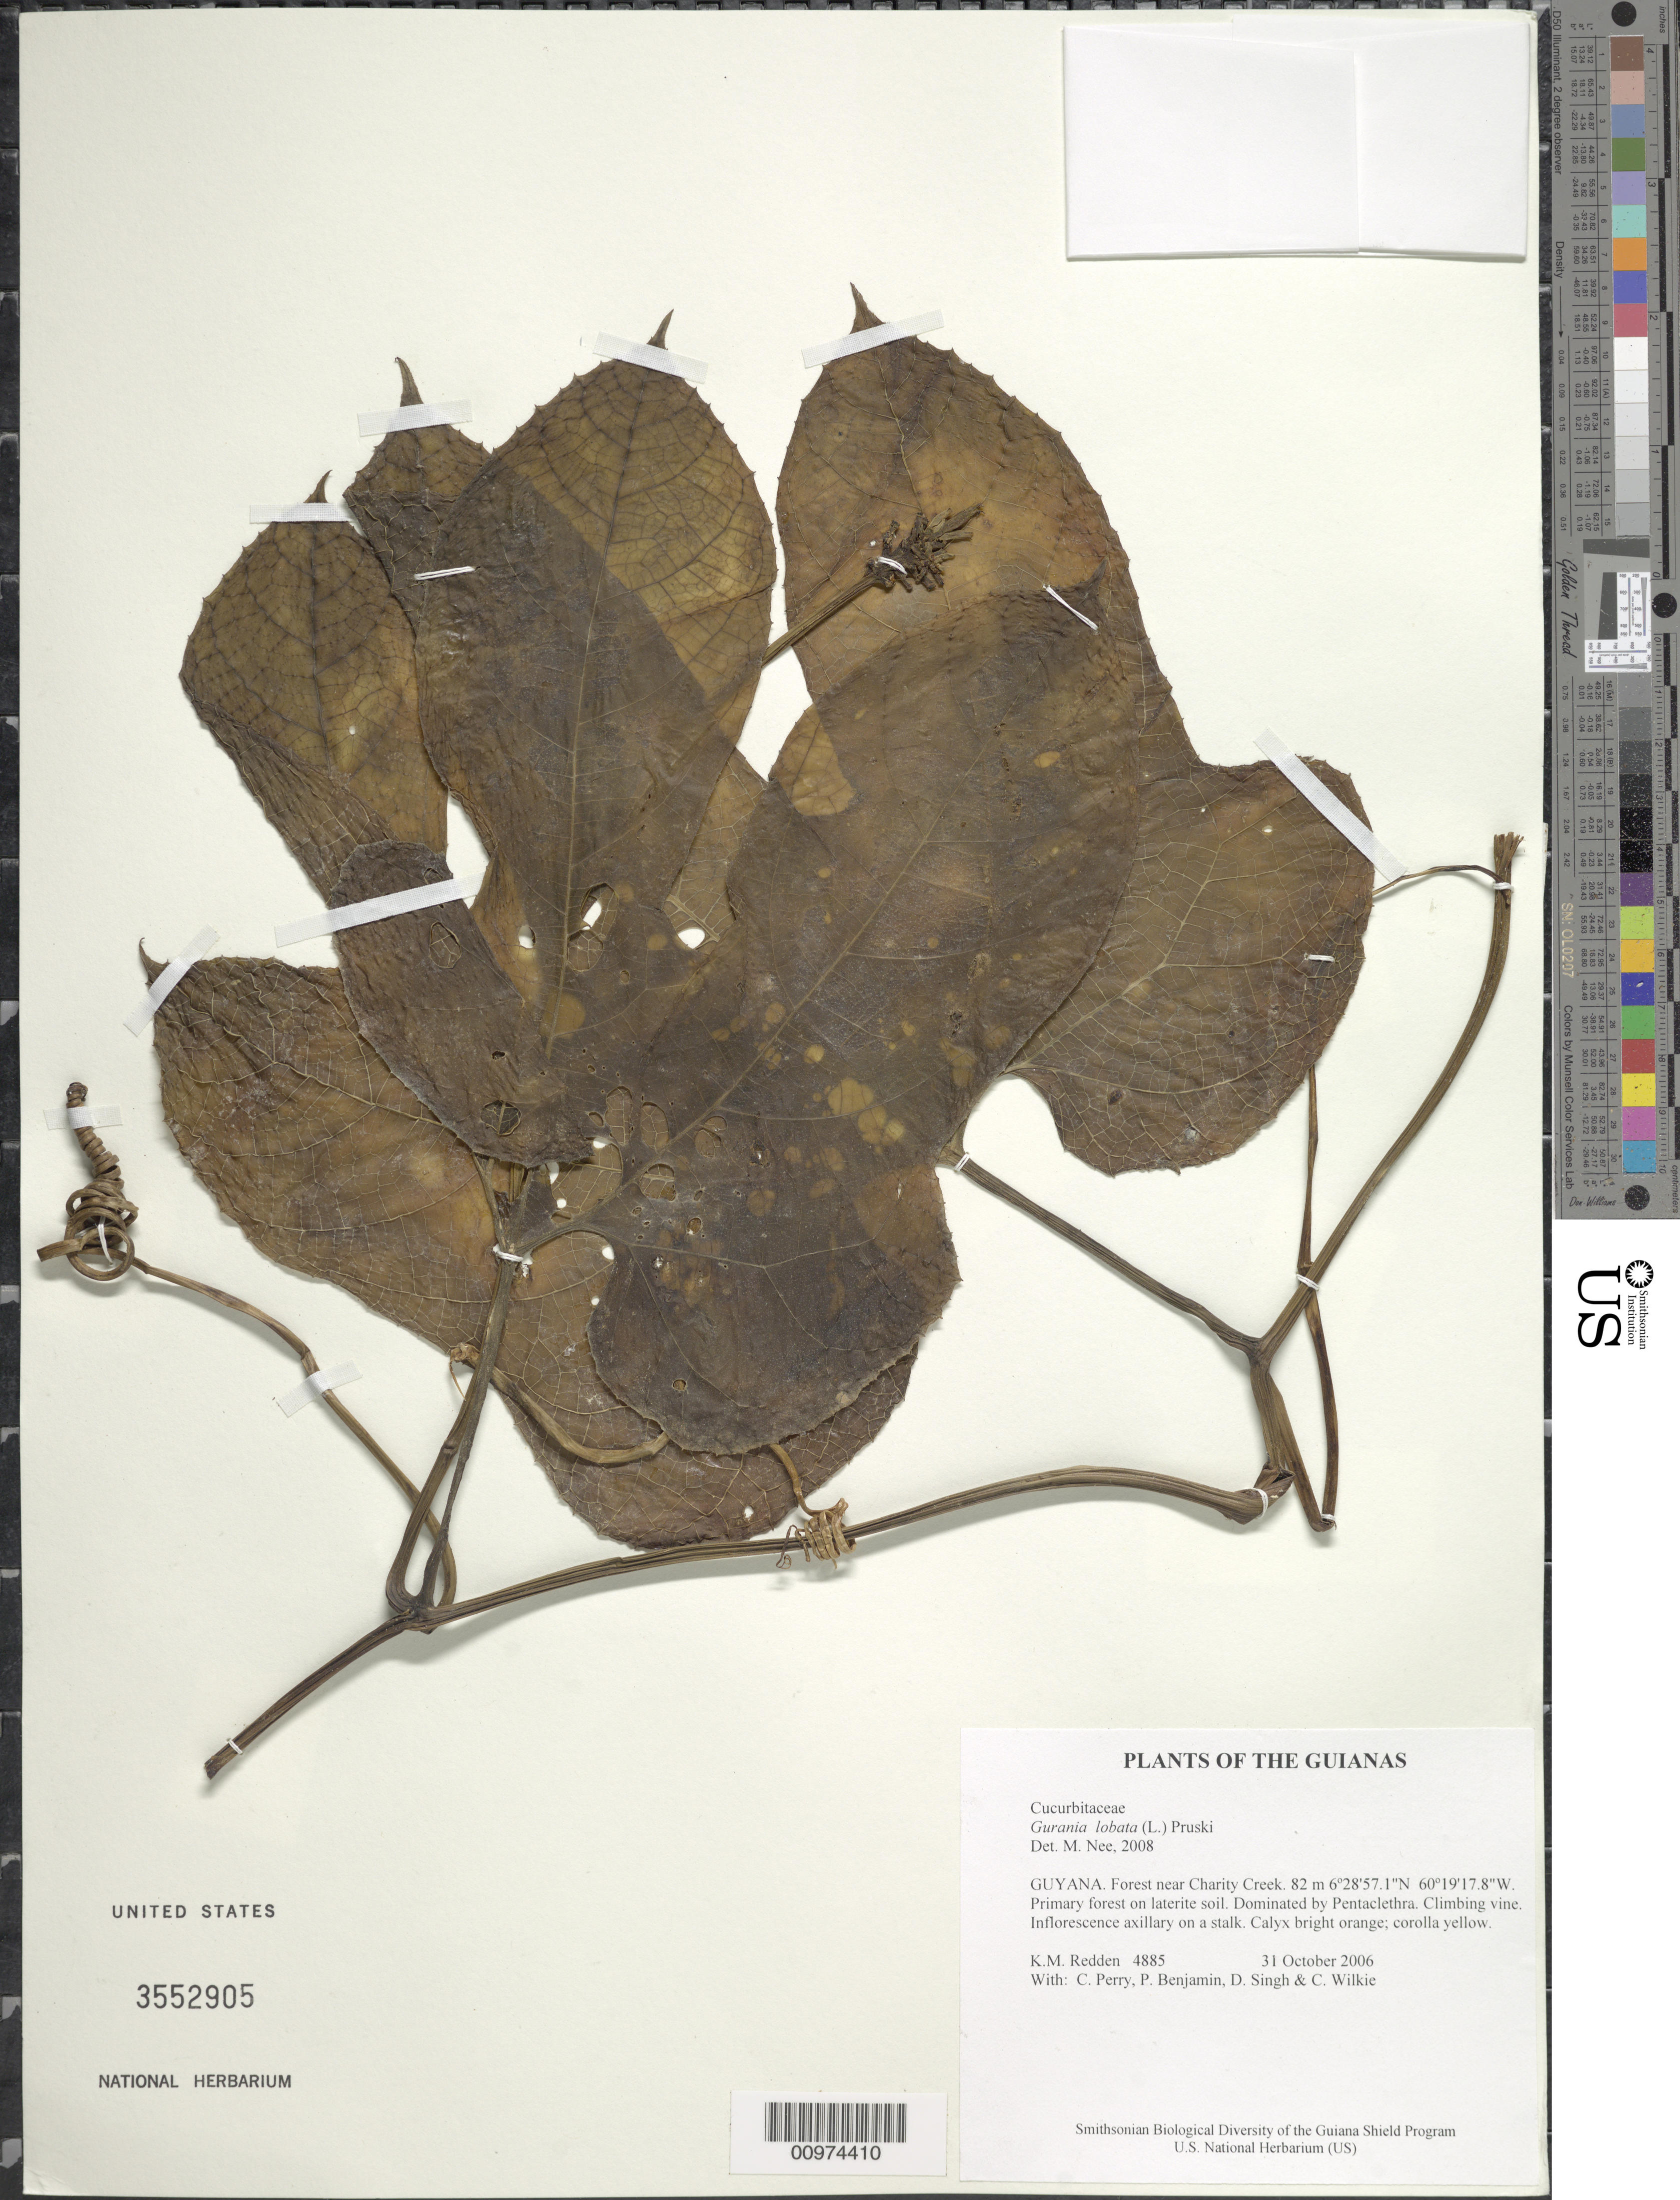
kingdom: Plantae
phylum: Tracheophyta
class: Magnoliopsida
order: Cucurbitales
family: Cucurbitaceae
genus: Gurania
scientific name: Gurania lobata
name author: (L.) Pruski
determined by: Nee, Michael H.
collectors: K. M. Redden, C. Perry, P. Benjamin, D. Singh & C. Wilkie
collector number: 4885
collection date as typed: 31 October 2006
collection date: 2006-10-31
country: Guyana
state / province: Cuyuni-Mazaruni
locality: Forest near Charity Creek.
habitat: Primary forest on laterite soil. Dominated by Pentaclethra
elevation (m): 82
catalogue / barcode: US 3552905